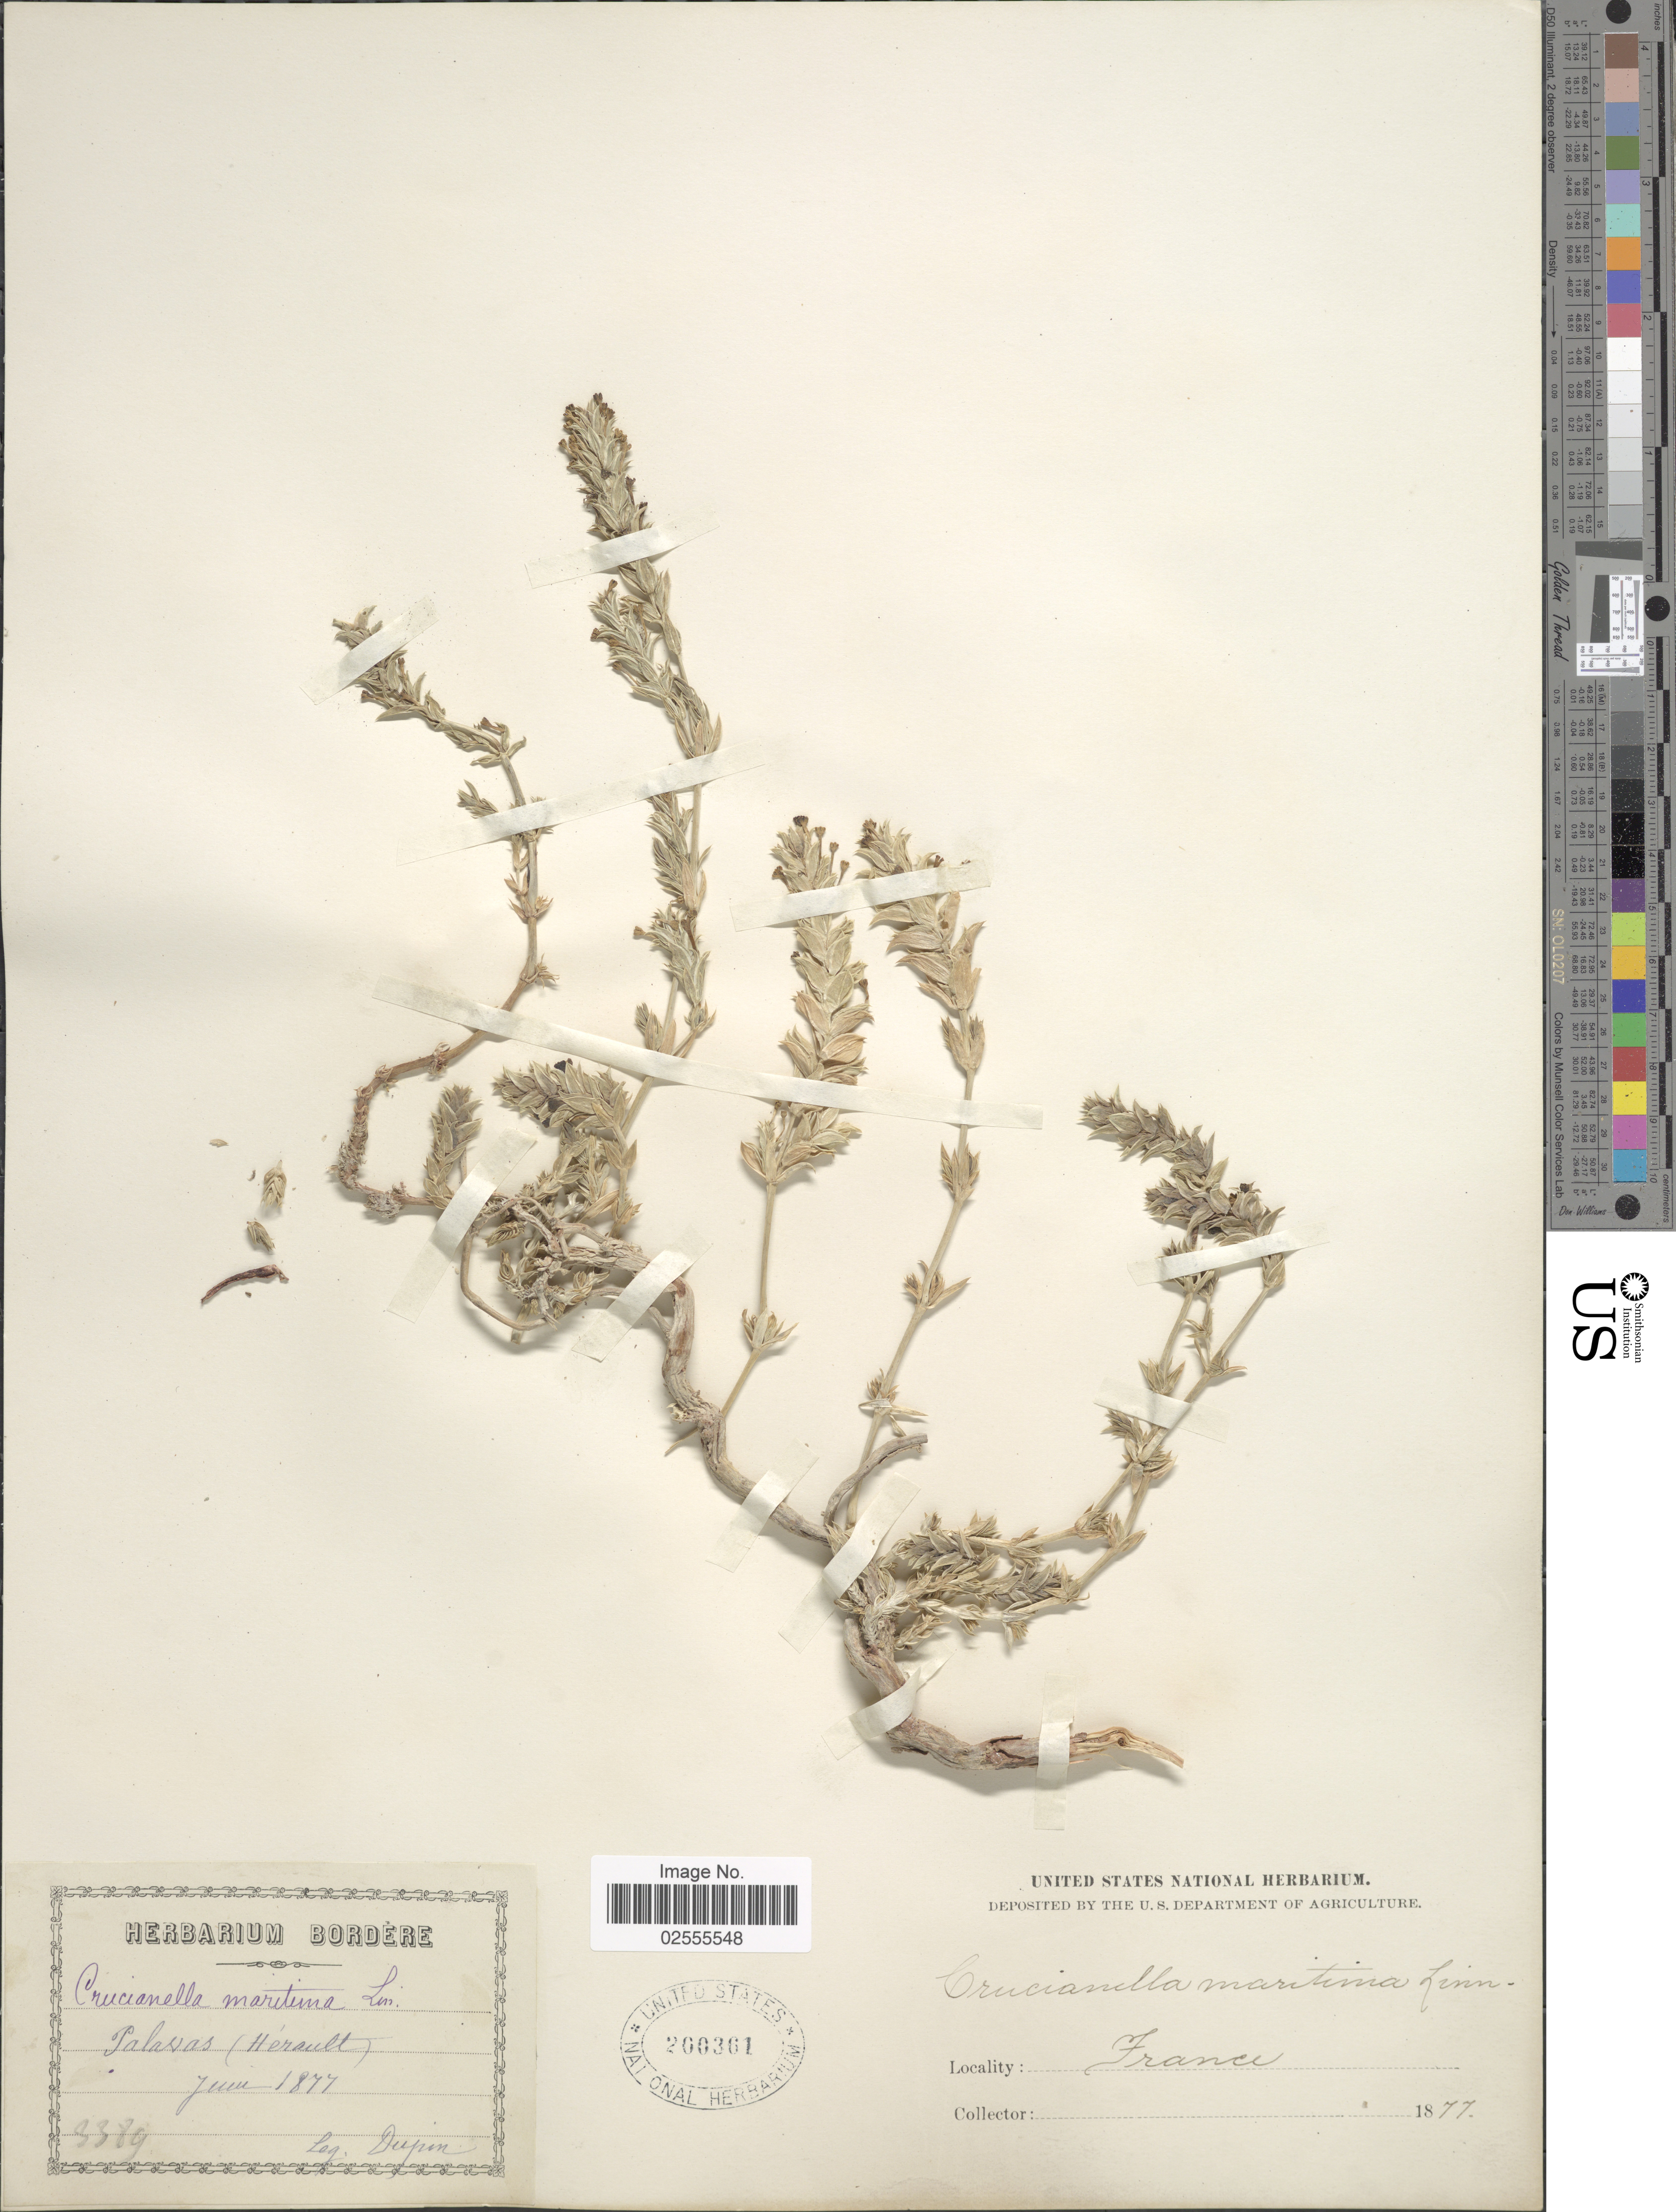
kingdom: Plantae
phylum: Tracheophyta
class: Magnoliopsida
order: Gentianales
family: Rubiaceae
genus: Crucianella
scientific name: Crucianella maritima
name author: L.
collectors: Dupin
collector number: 3389*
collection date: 1877-06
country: France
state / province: Occitanie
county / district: Hérault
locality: Palavas (Herault).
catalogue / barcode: US 200361